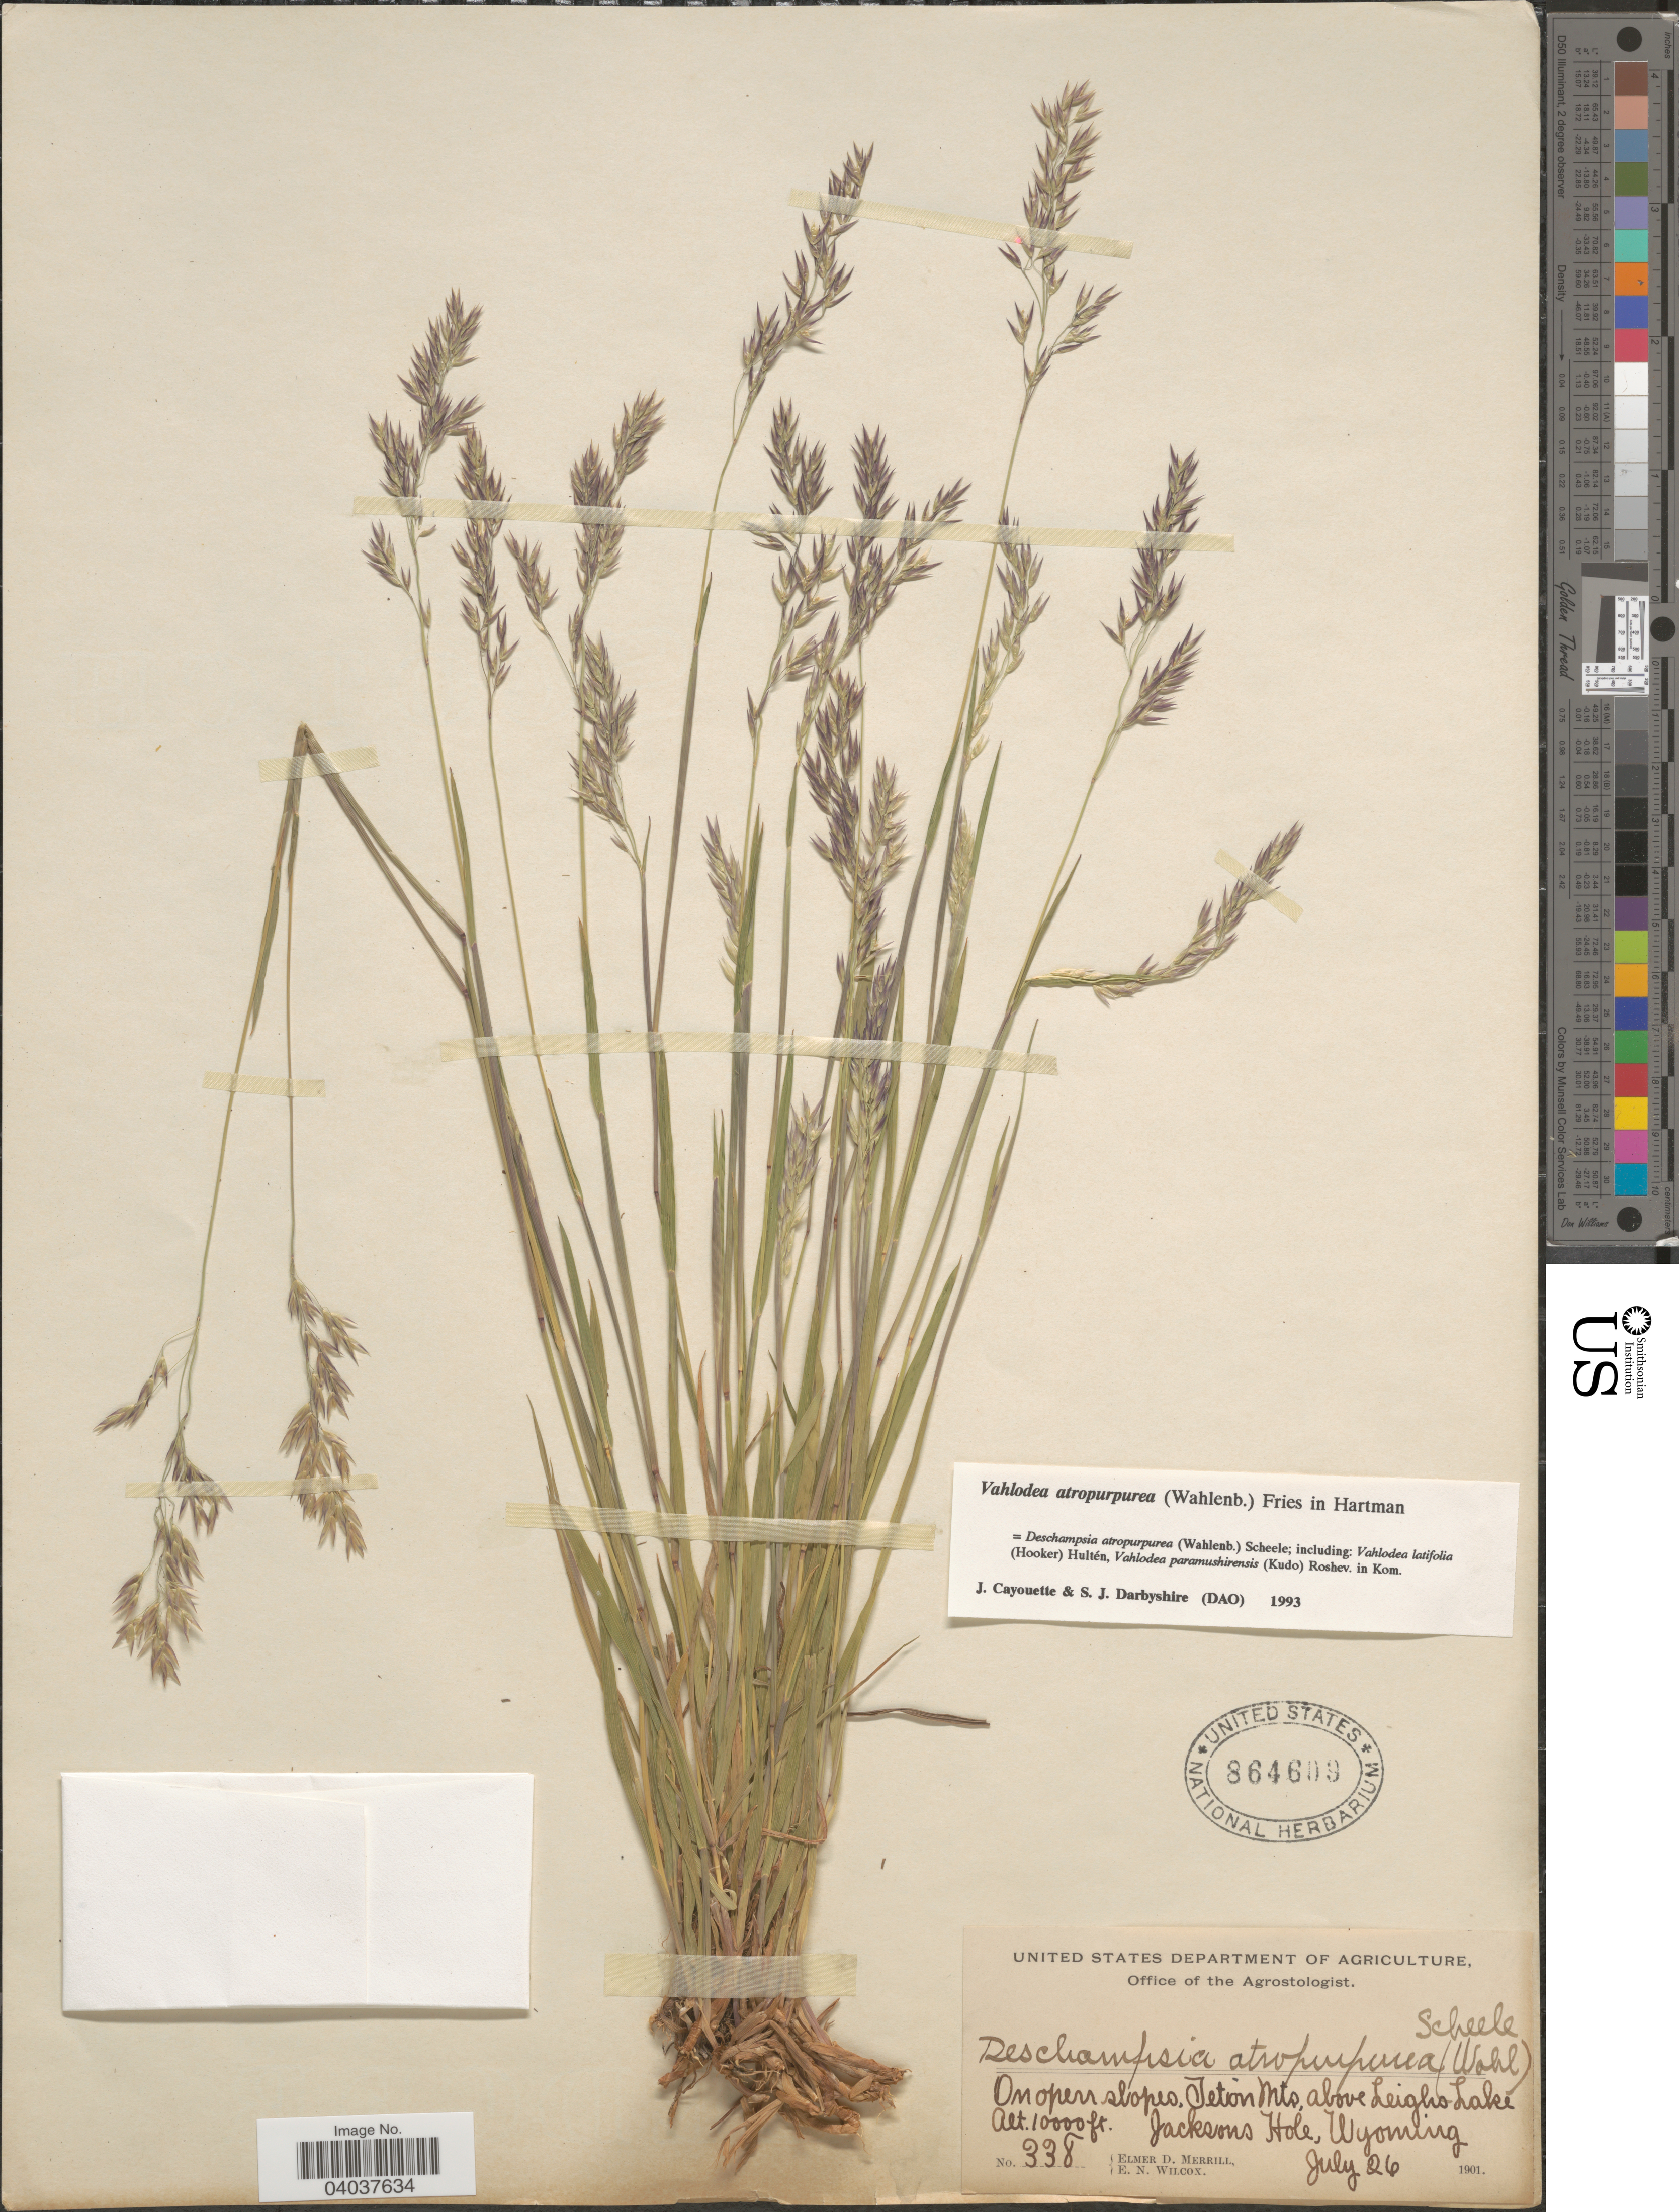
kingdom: Plantae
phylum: Tracheophyta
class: Liliopsida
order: Poales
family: Poaceae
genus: Vahlodea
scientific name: Vahlodea atropurpurea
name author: (Wahlenb.) Fr. ex Hartm.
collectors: E. D. Merrill & E. Wilcox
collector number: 338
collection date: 1901-07-26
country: United States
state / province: Wyoming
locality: On open slopes, Teton Mts., above Leighs Lake. Jacksons Hole.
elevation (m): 3048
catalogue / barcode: US 864609